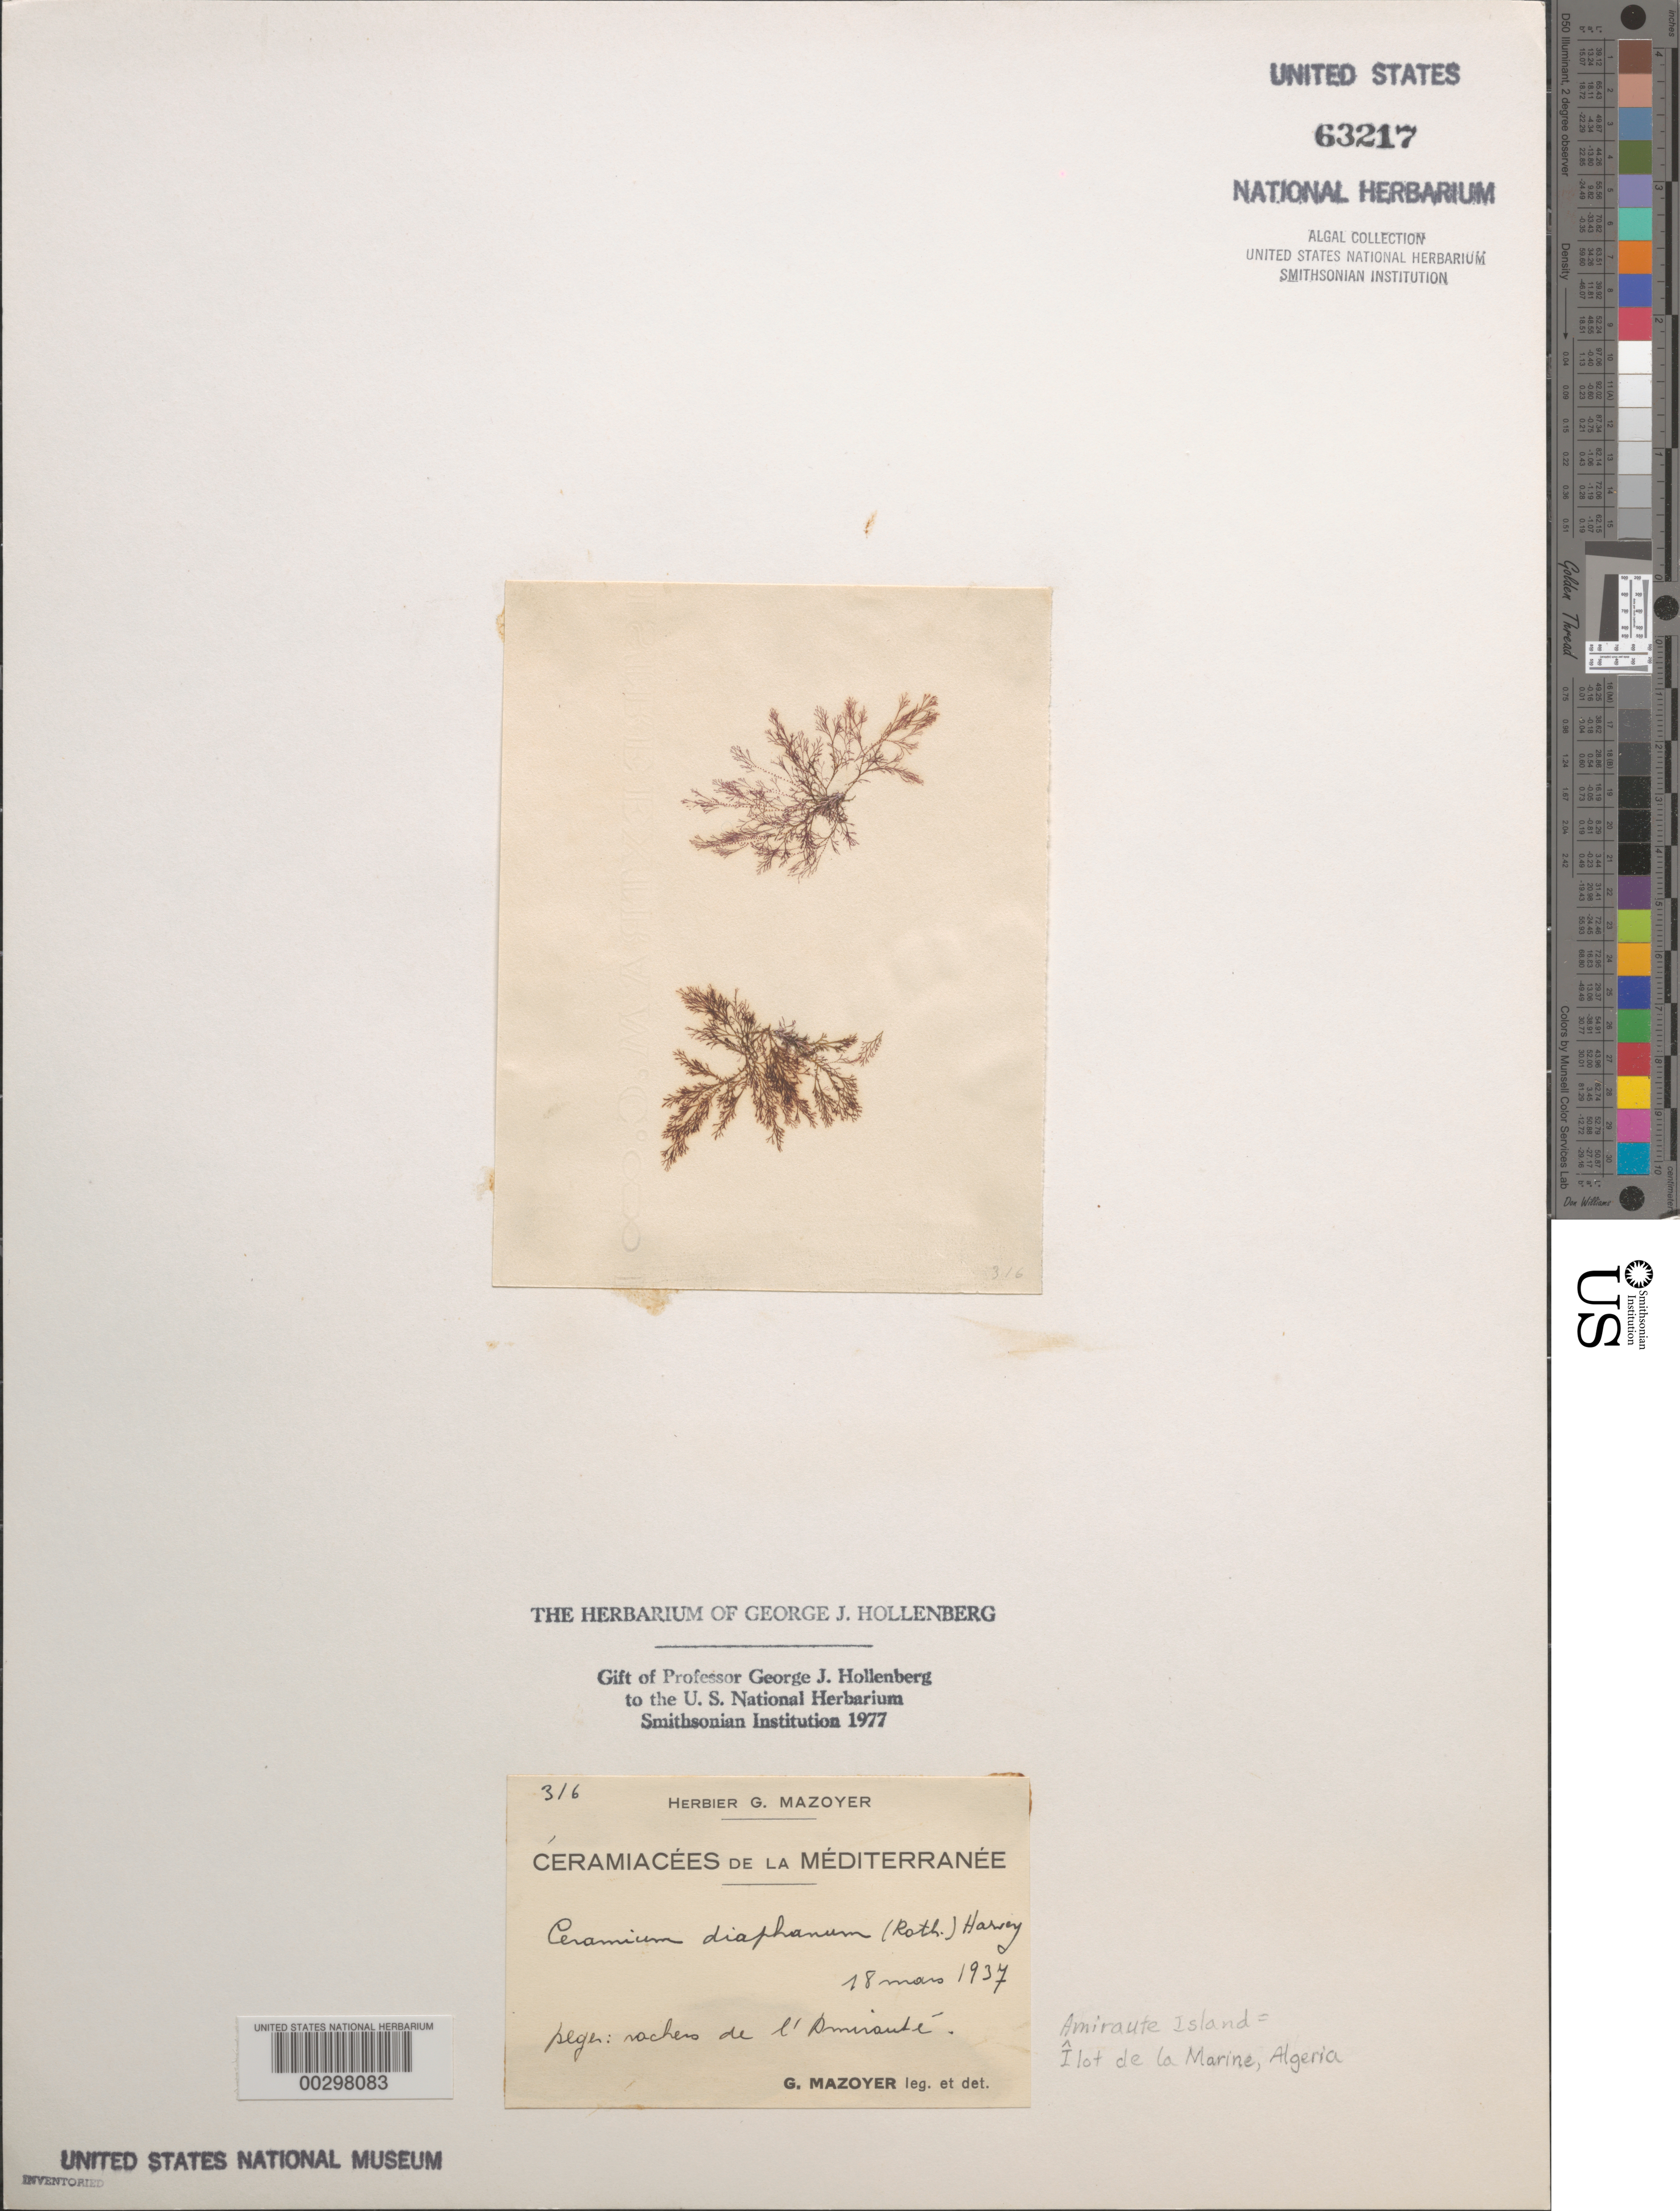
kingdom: Plantae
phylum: Rhodophyta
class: Florideophyceae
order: Ceramiales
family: Ceramiaceae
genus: Ceramium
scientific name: Ceramium diaphanum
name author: (Lightf.) Roth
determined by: Feldman-Mazoyer, G.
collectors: G. Feldman-Mazoyer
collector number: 316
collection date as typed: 18 Mar 1937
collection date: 1937-03-18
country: Algeria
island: Amiraute Island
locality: Ilot de la Marine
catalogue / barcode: US 63217